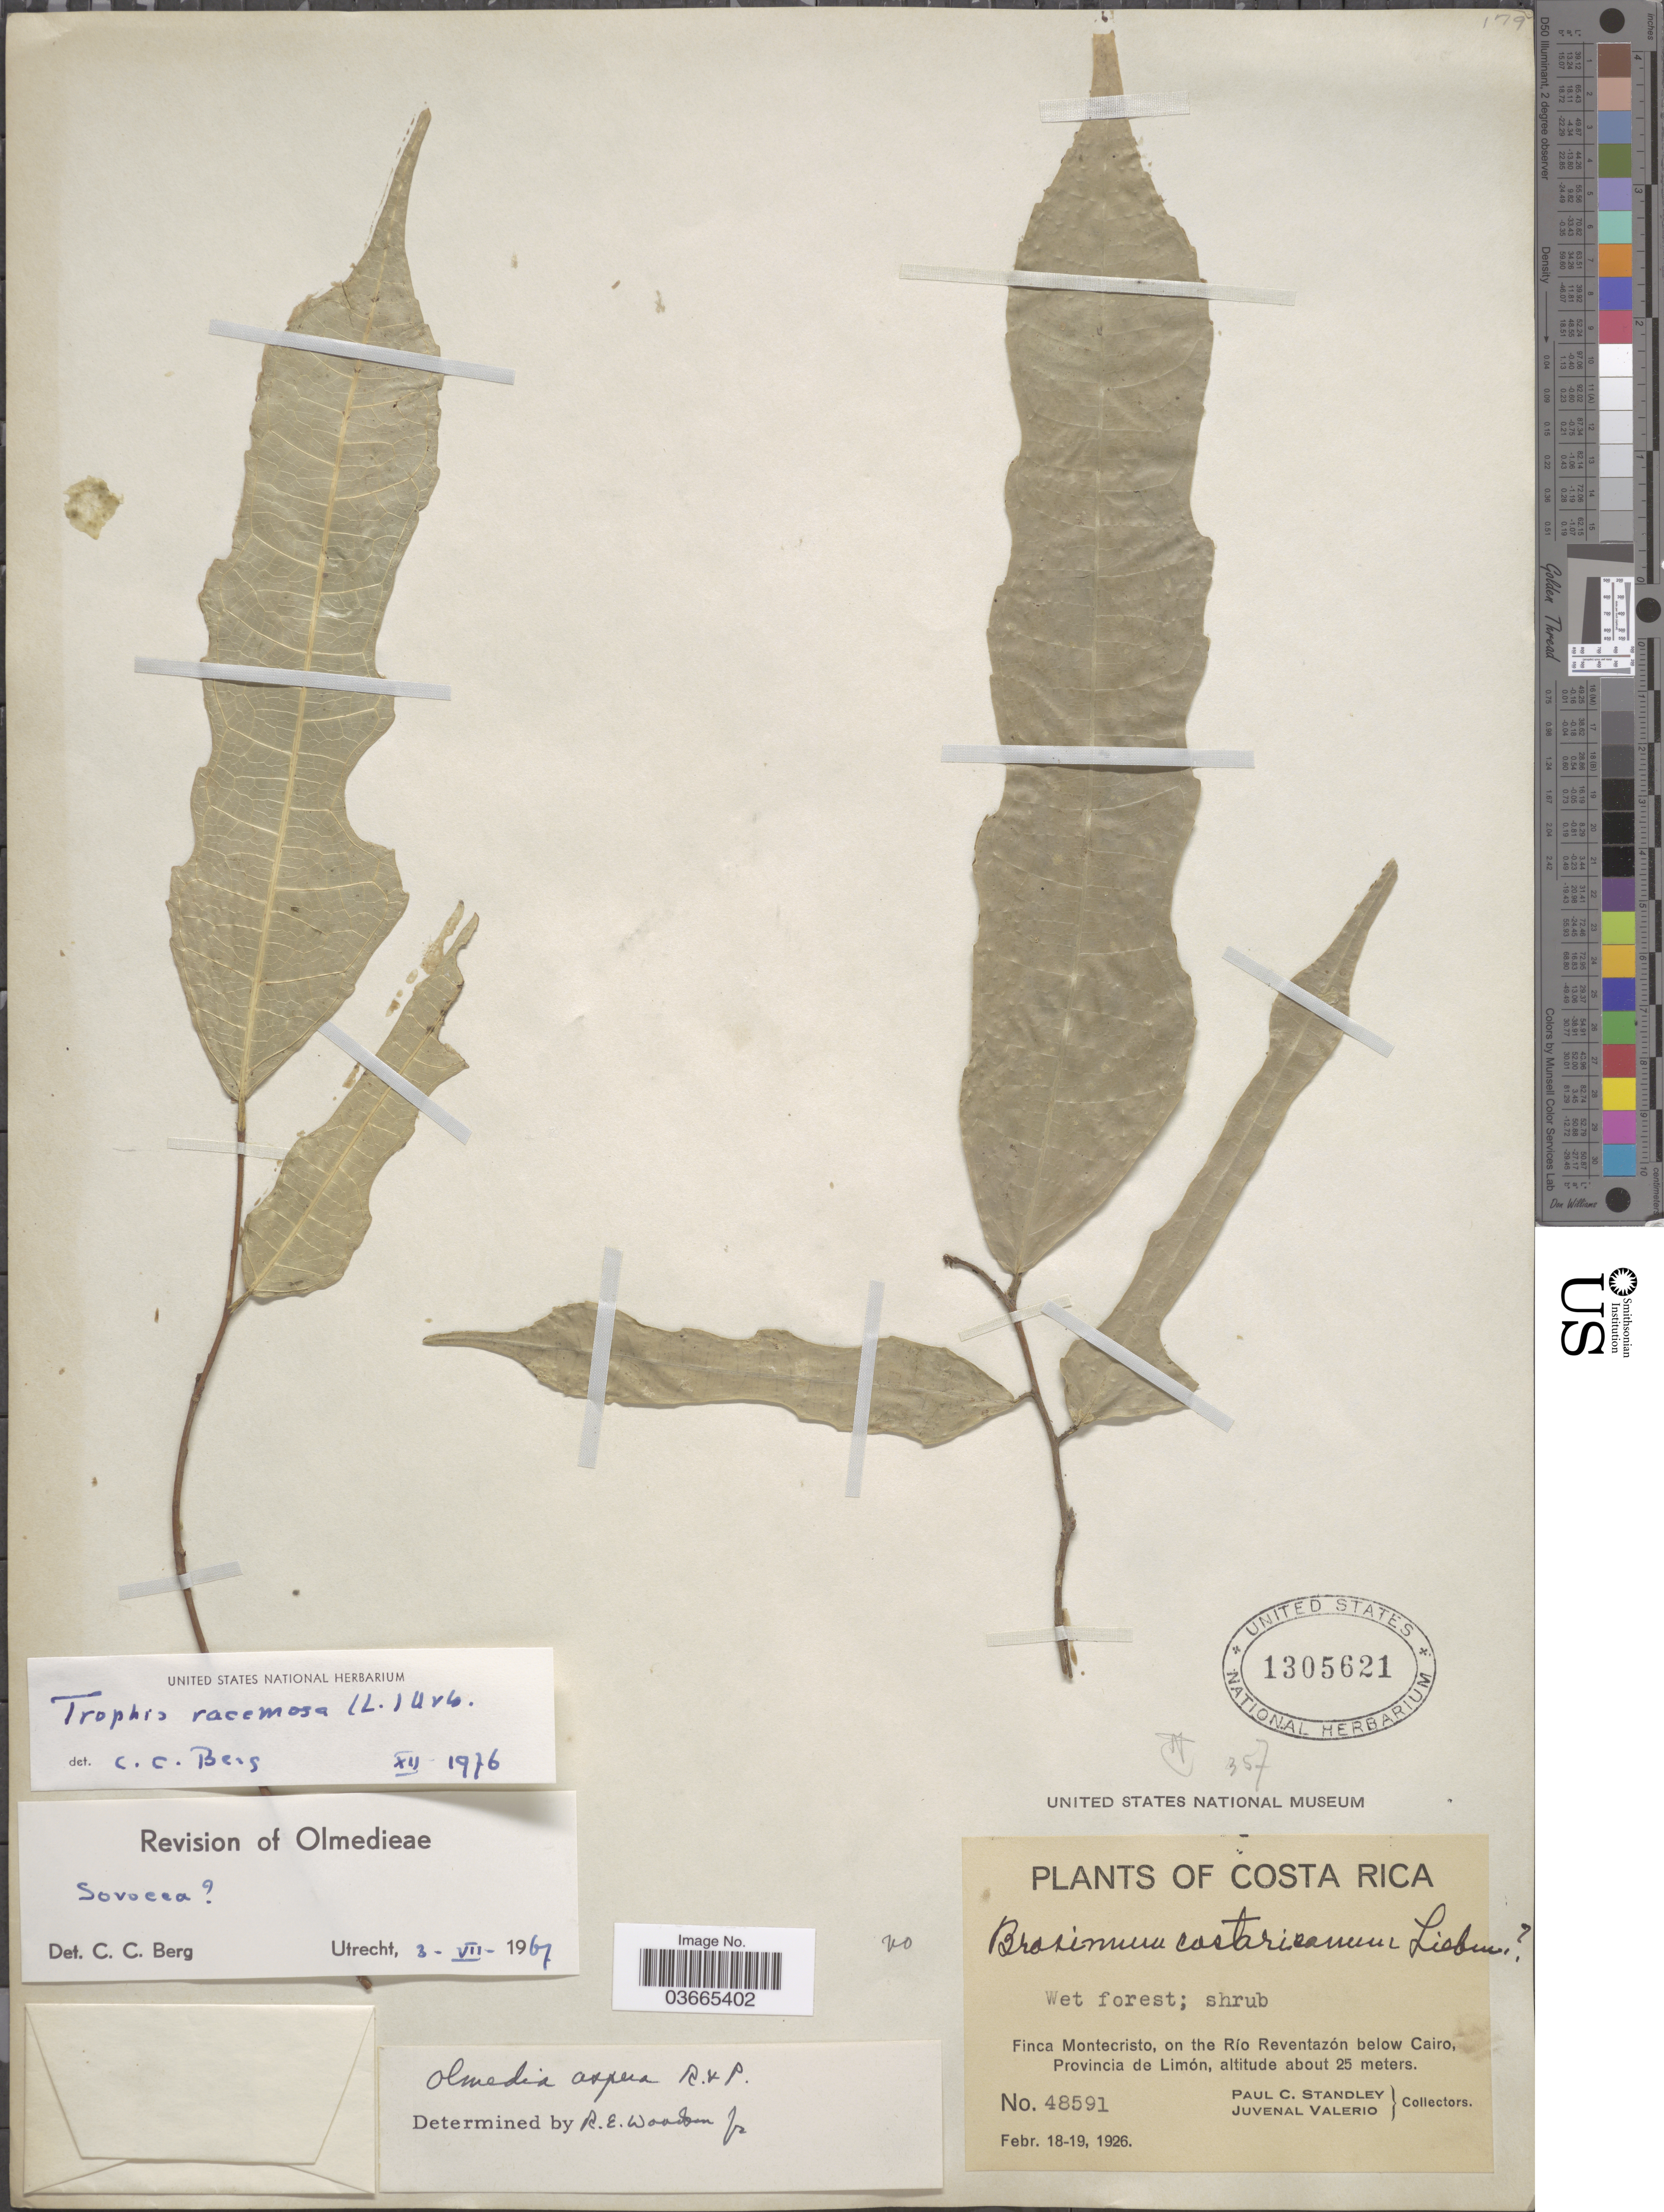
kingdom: Plantae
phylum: Tracheophyta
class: Magnoliopsida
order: Rosales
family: Moraceae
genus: Trophis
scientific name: Trophis racemosa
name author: (L.) Urb.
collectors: P. C. Standley & J. Valerio R.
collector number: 48591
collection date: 1926-02-18/1926-02-19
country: Costa Rica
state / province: Limón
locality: Finca Montecristo, on the Río Reventazón below Cairo.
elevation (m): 25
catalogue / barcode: US 1305621